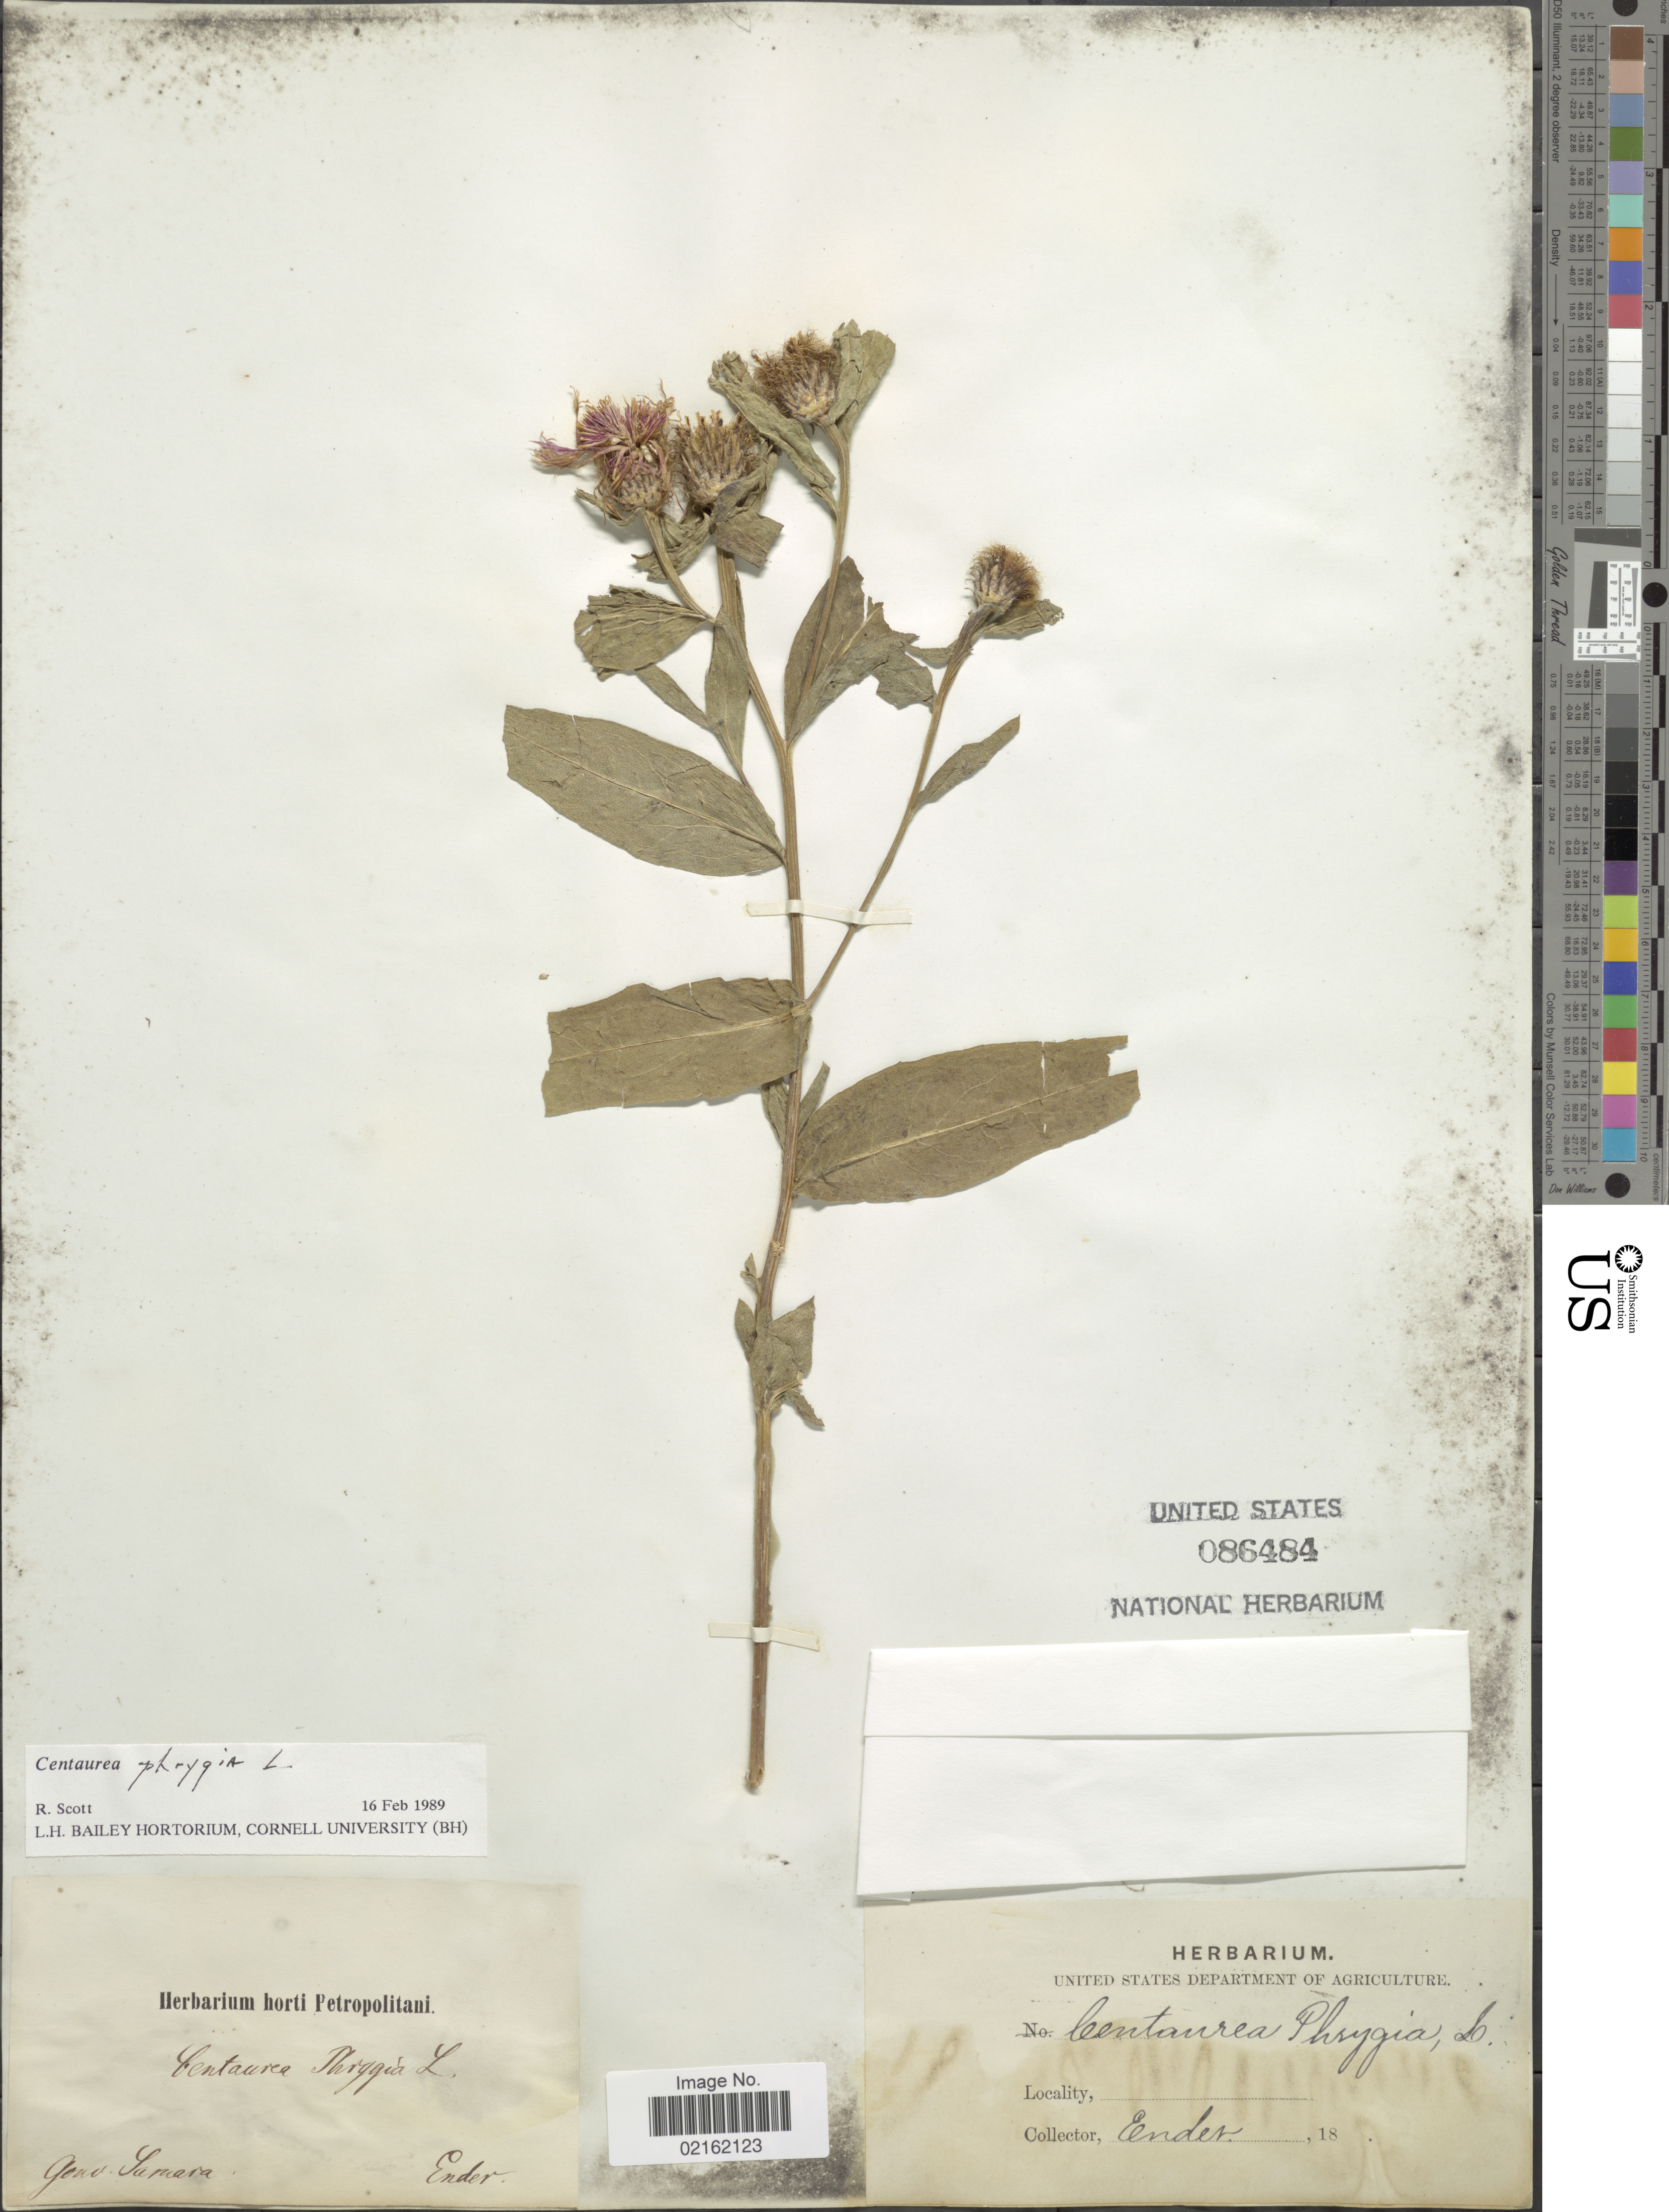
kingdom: Plantae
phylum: Tracheophyta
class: Magnoliopsida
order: Asterales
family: Asteraceae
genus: Centaurea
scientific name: Centaurea phrygia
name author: L.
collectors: Ender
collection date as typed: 18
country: Russian Federation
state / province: Samara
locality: Geno, Samara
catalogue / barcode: US 86484